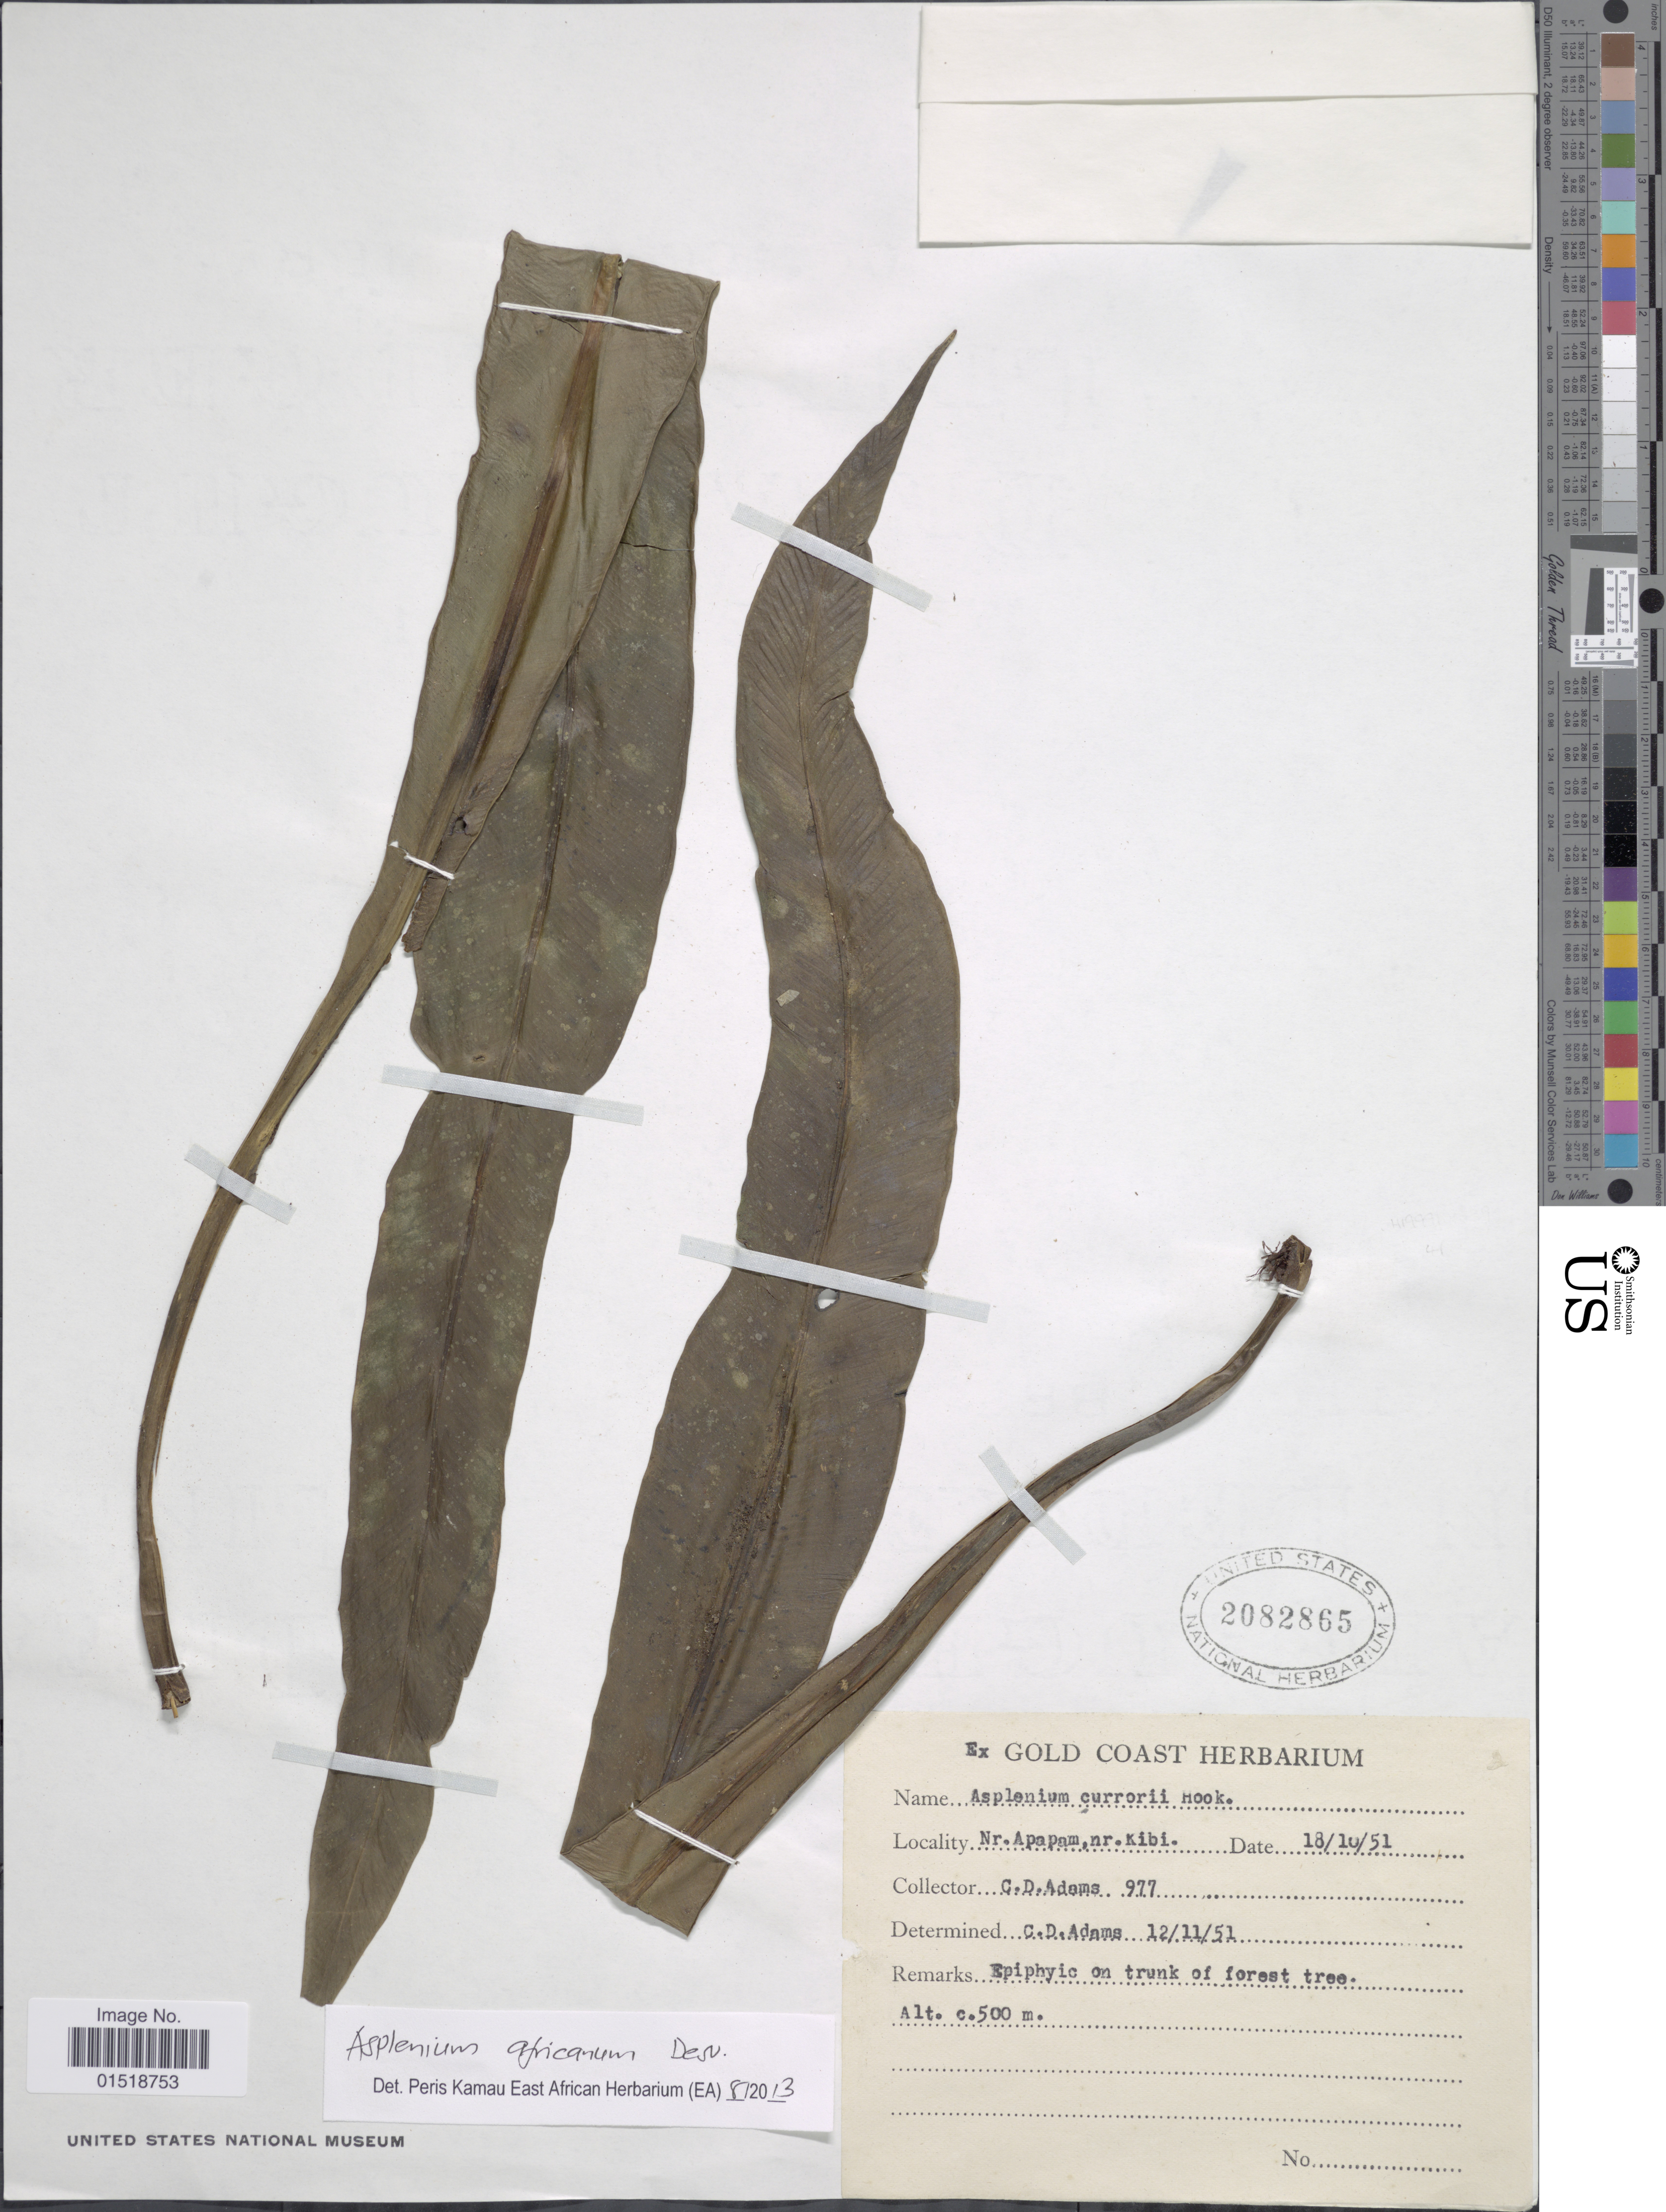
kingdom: Plantae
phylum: Tracheophyta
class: Polypodiopsida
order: Polypodiales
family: Aspleniaceae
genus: Asplenium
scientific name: Asplenium africanum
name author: Desv.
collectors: C. D. Adams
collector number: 977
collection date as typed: Transcribed d/m/y: 18/10/51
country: Ghana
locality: Nr. Apapam, nr. Kibi.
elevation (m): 500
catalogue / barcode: US 2082865